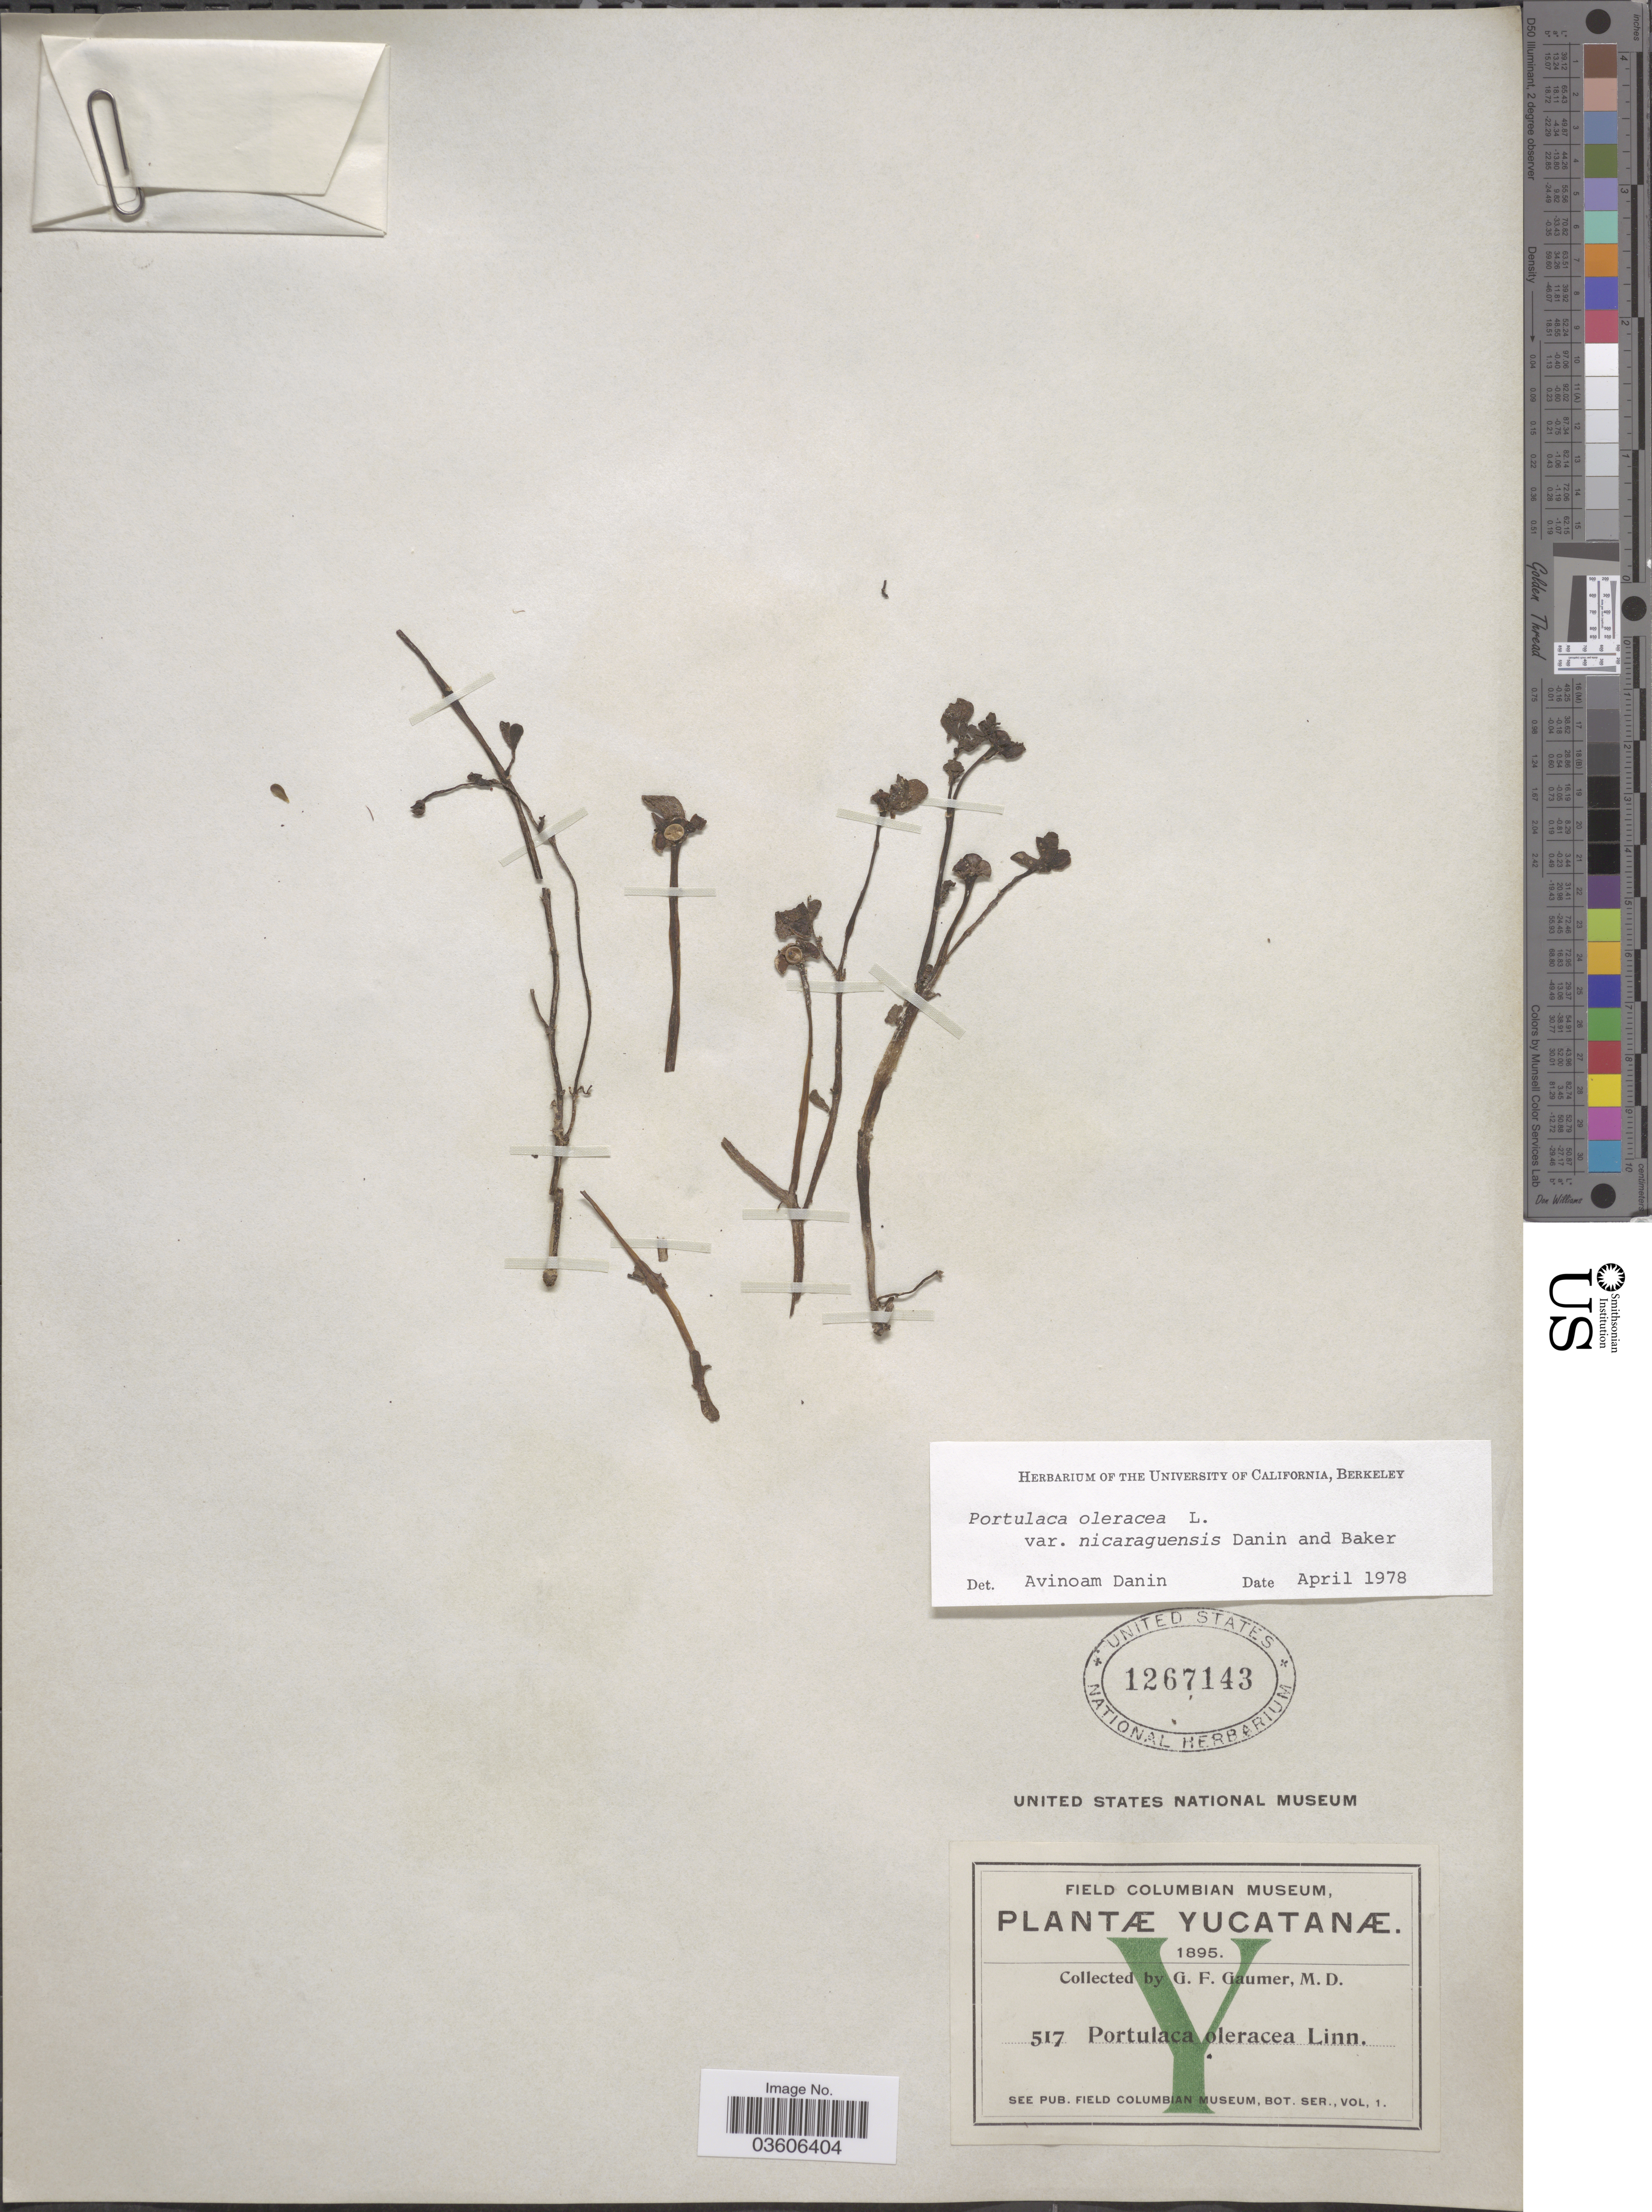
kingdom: Plantae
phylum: Tracheophyta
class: Magnoliopsida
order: Caryophyllales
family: Portulacaceae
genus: Portulaca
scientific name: Portulaca oleracea var. nicaraguensis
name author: Danin & H.G. Baker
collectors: G. F. Gaumer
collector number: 517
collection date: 1895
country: Mexico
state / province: Yucatán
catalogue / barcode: US 1267143